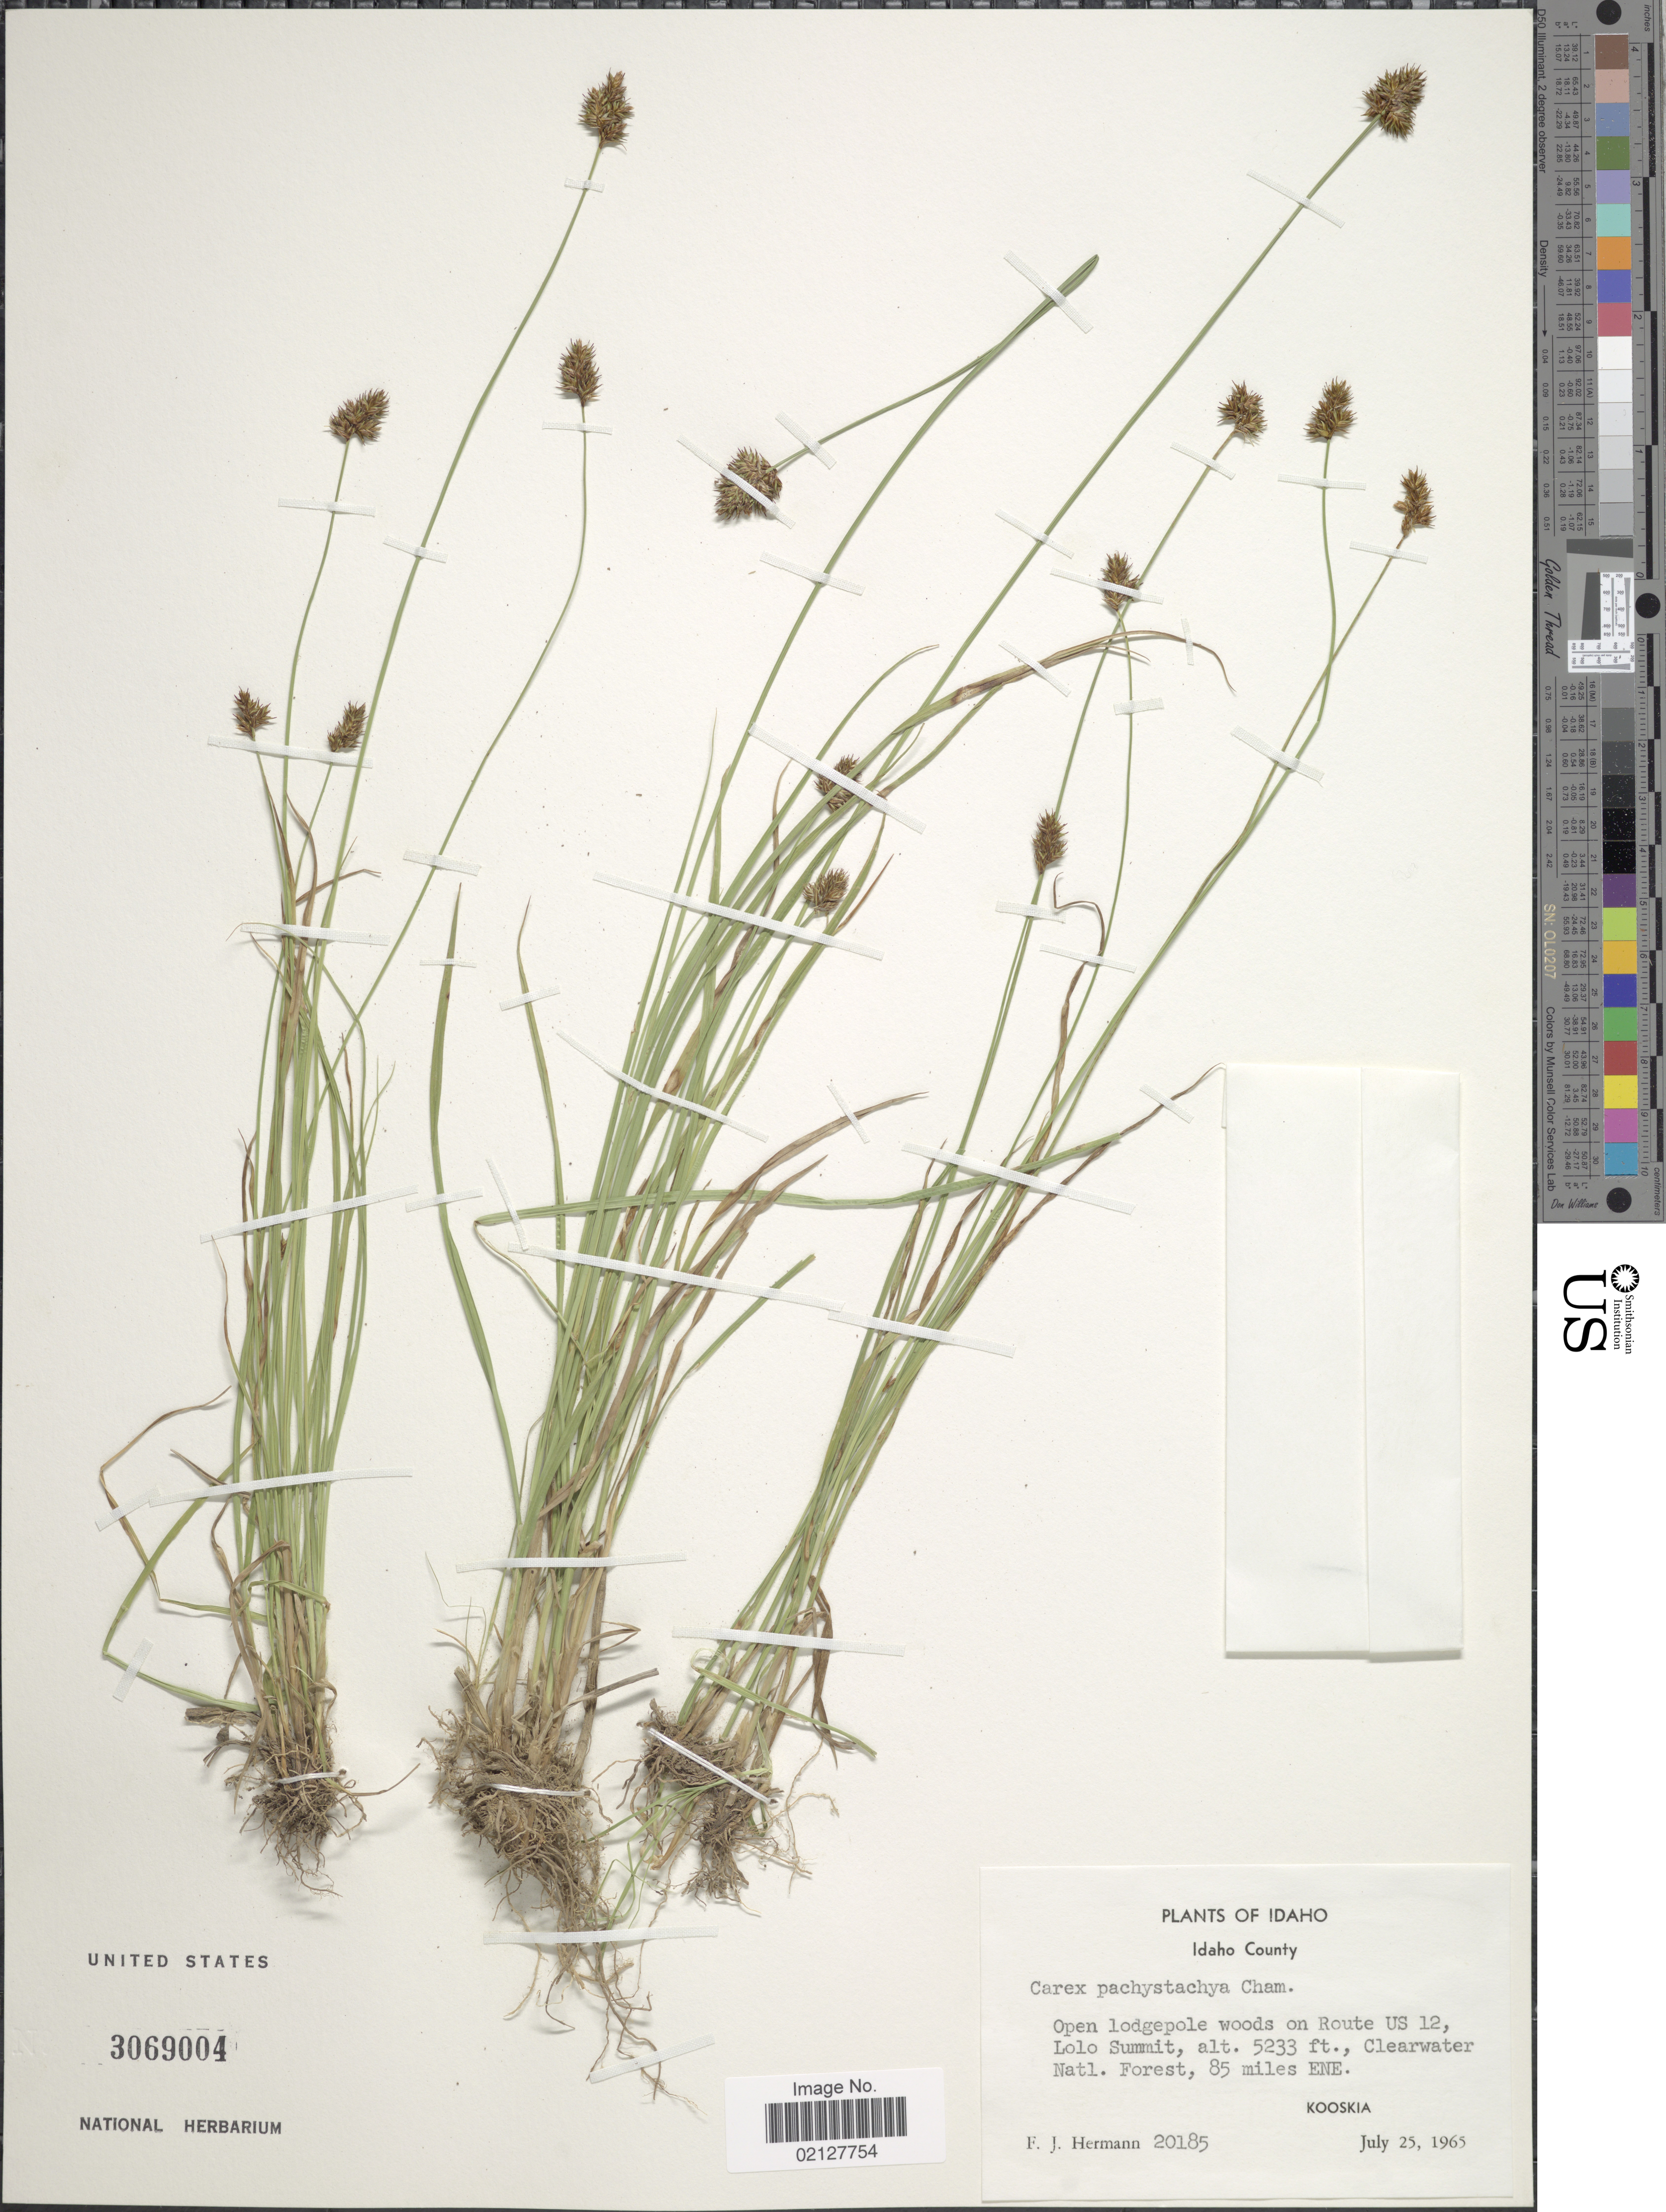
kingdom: Plantae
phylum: Tracheophyta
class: Liliopsida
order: Poales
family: Cyperaceae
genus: Carex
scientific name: Carex pachystachya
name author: Cham. ex Steud.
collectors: F. J. Hermann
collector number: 20185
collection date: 1965-07-25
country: United States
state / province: Idaho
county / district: Idaho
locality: Open lodgepole woods on Route US 12, Lolo Summit, Clearwater Natl. Forest, 85 miles ENE, Kooskia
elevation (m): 1595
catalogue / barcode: US 3069004